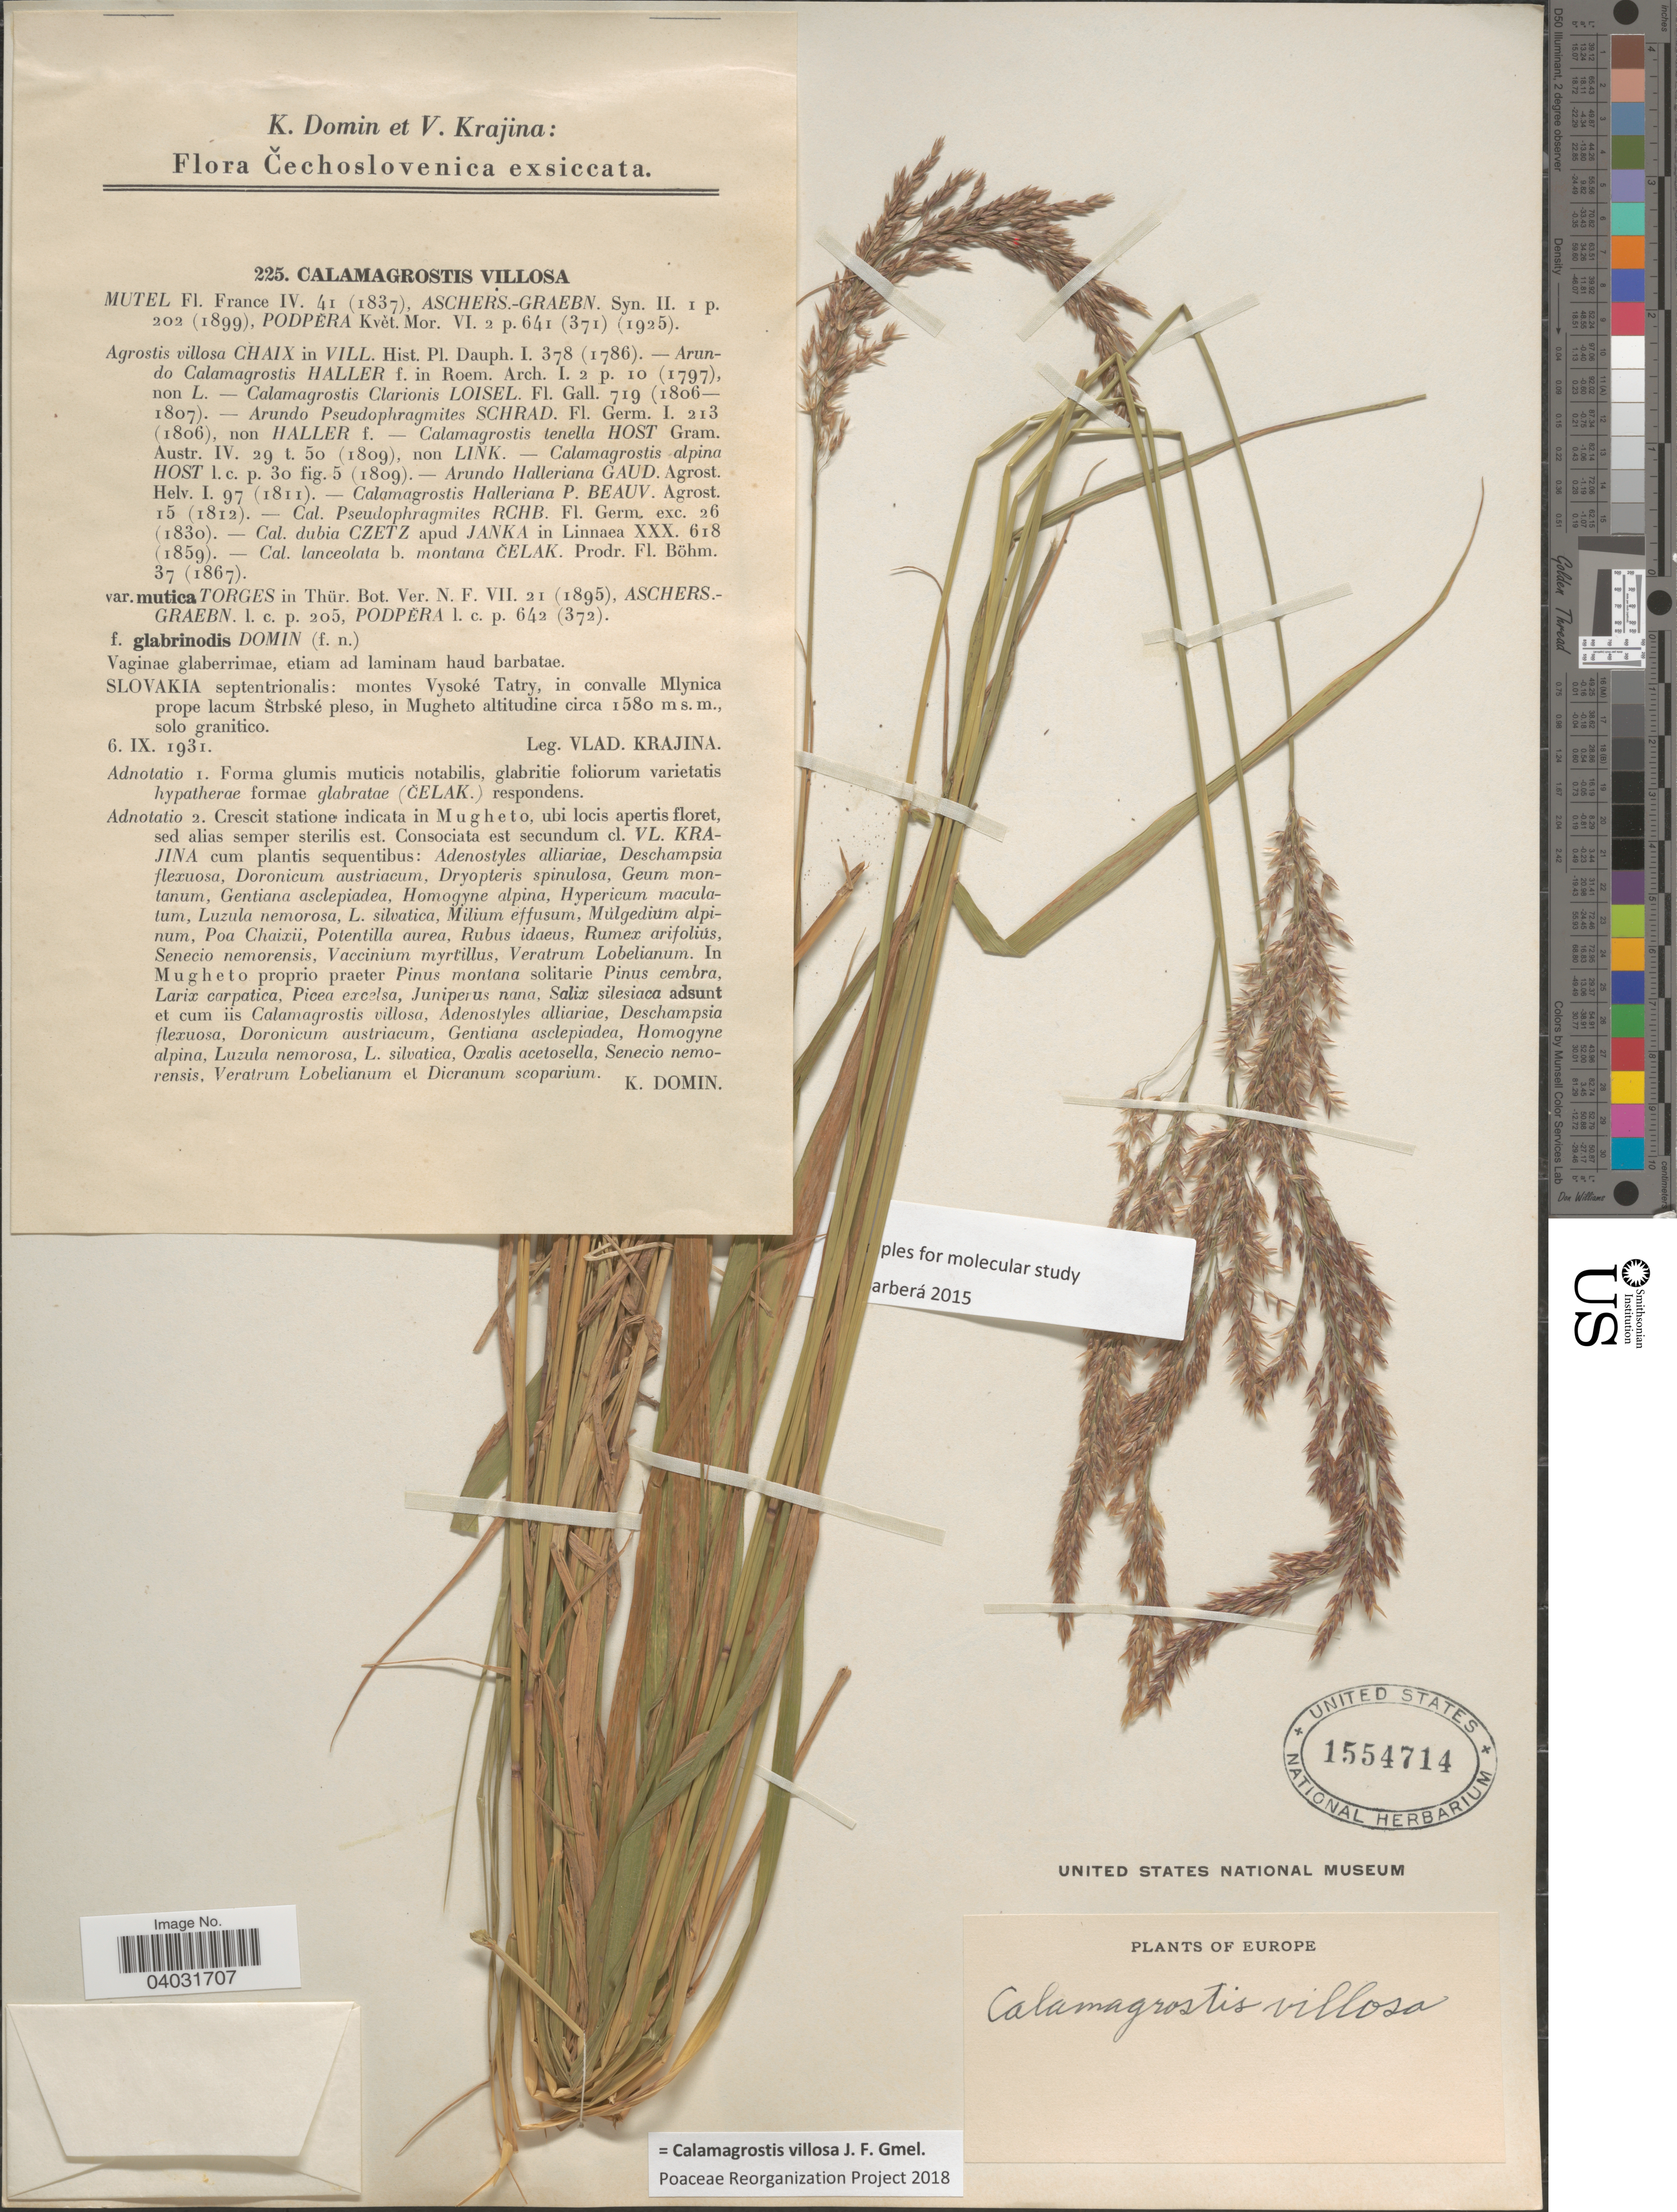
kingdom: Plantae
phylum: Tracheophyta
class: Liliopsida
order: Poales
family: Poaceae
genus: Calamagrostis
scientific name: Calamagrostis villosa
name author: J.F. Gmel.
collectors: V. J. Krajina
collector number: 225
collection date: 1931-09-06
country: Slovakia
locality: Slovakia septentrionalis: montes Vysoké Tatry, in convalle Mlynica prope lacum Štrbské pleso, in Mugheto.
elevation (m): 1580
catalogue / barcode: US 1554714